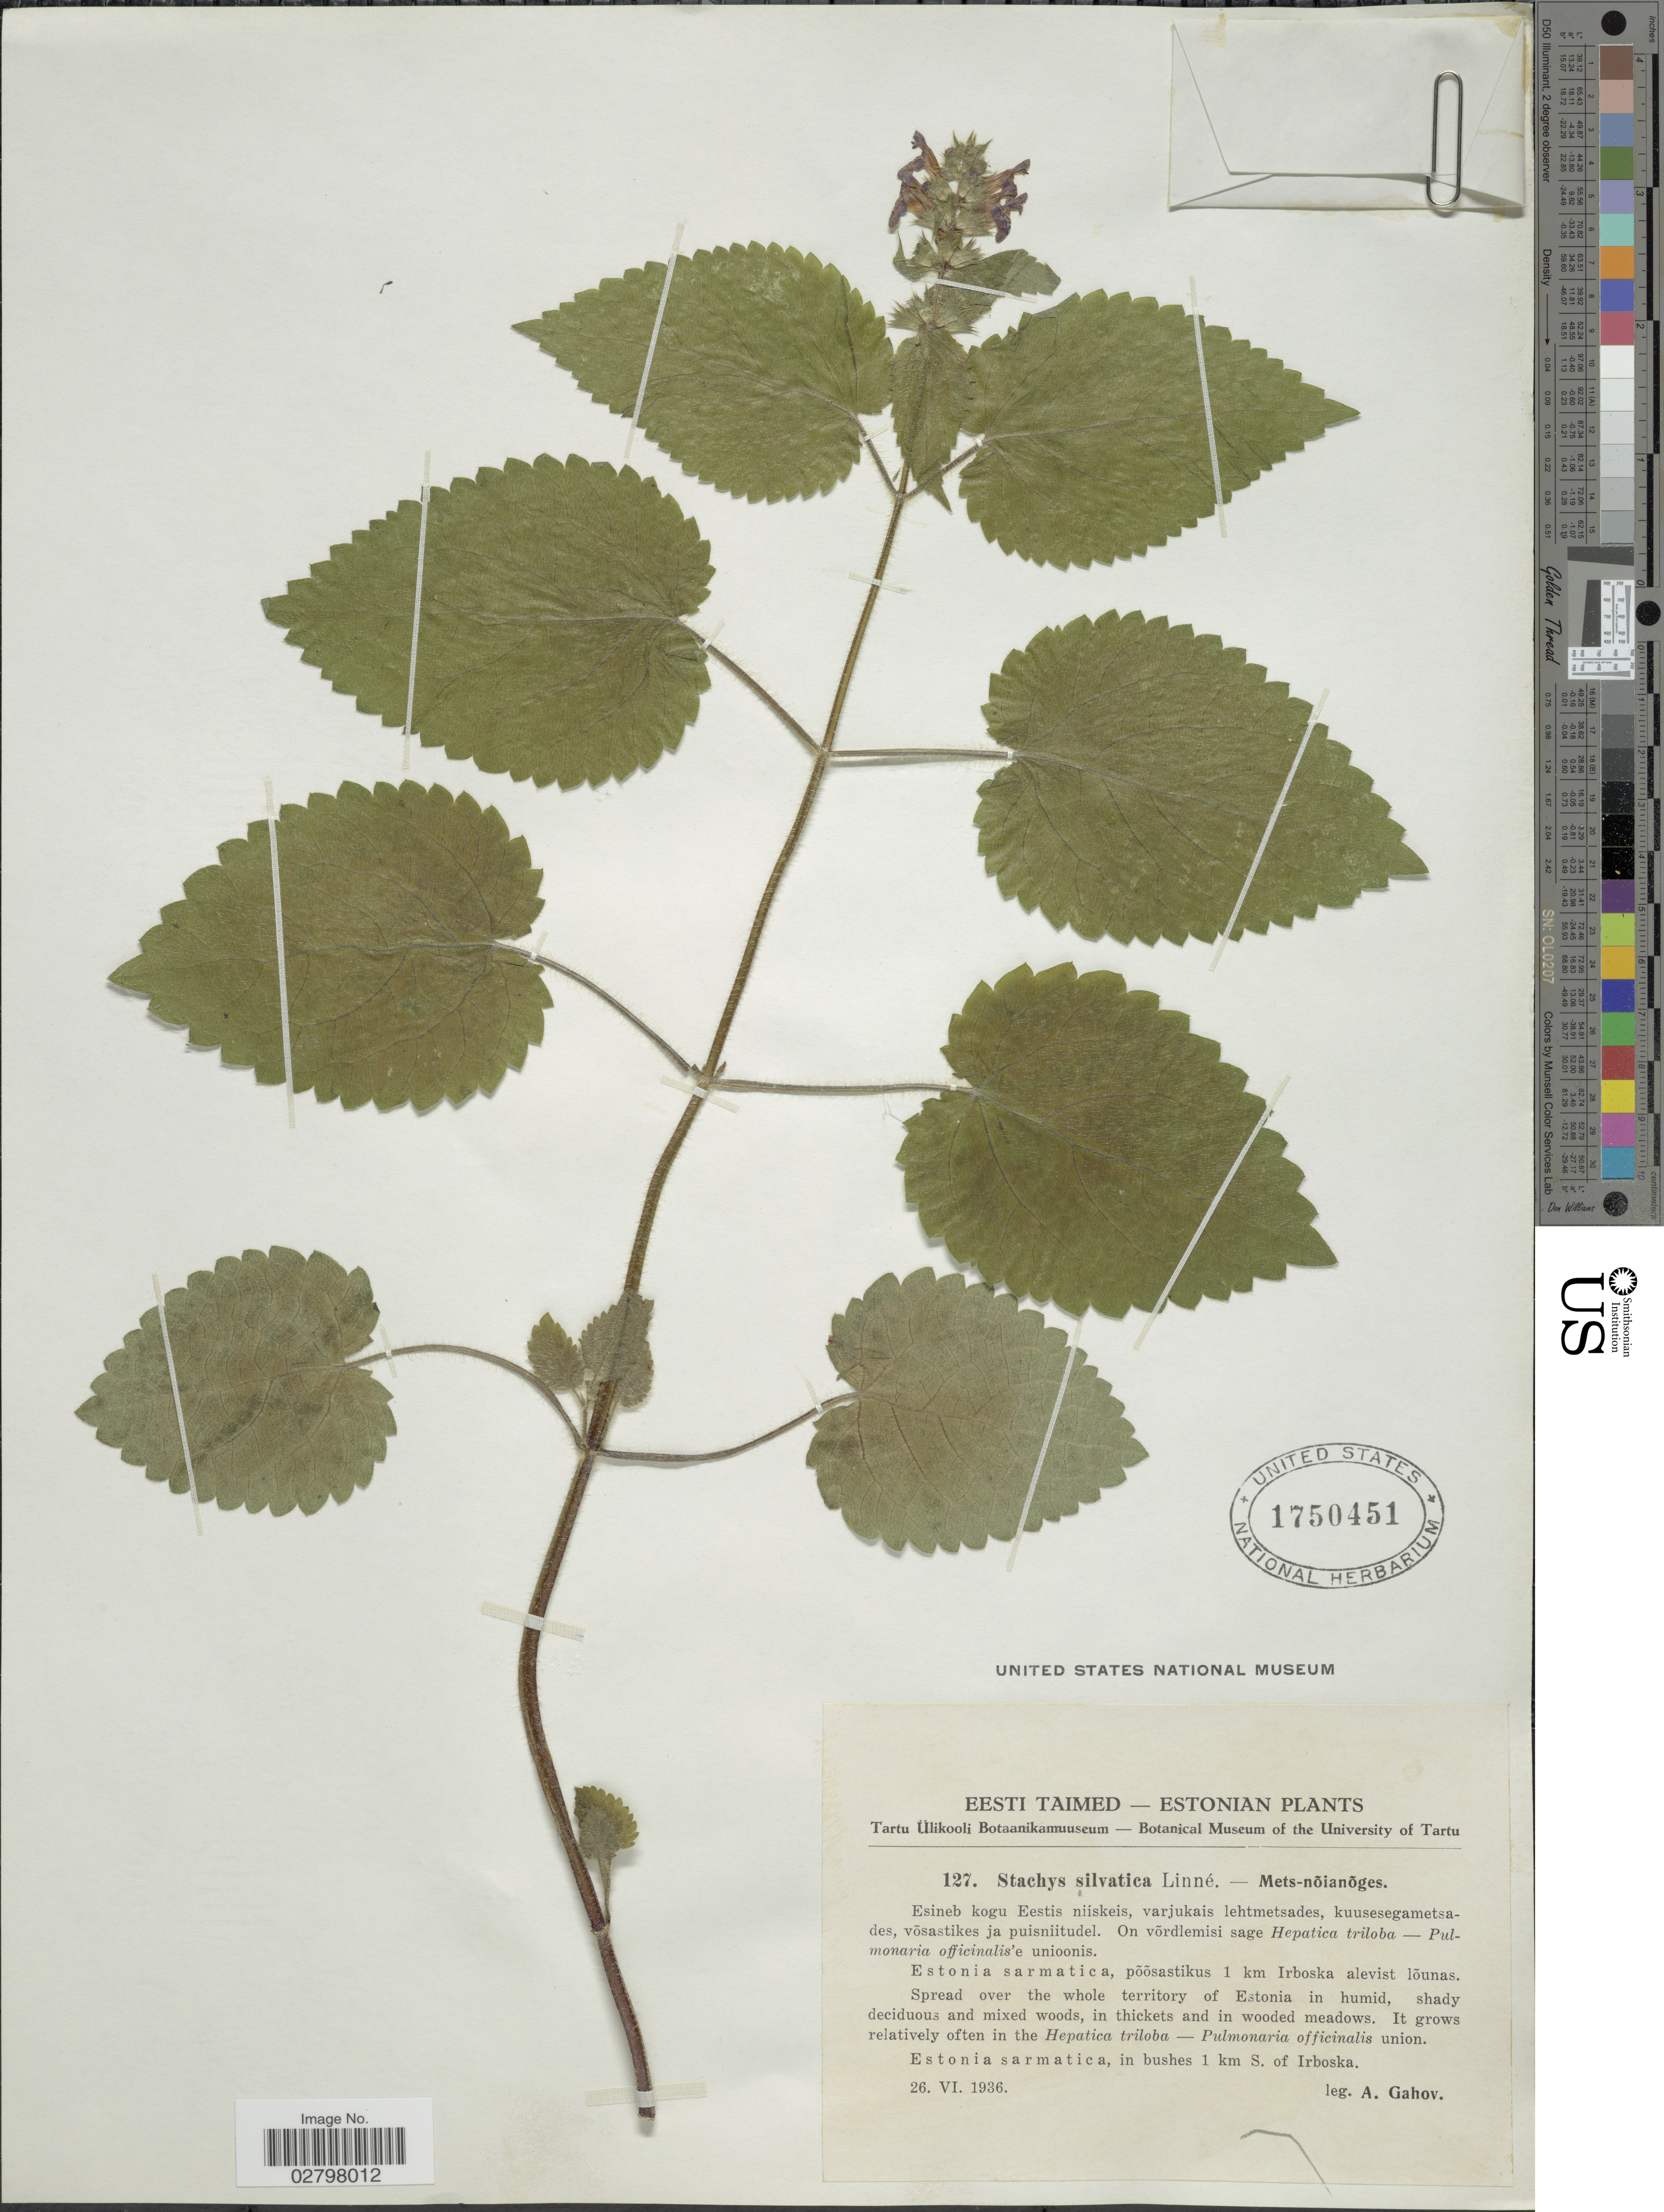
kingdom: Plantae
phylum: Tracheophyta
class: Magnoliopsida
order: Lamiales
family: Lamiaceae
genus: Stachys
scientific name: Stachys sylvatica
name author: L.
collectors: A. Gahov.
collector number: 127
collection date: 1936-06-26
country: Estonia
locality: Estonia sarmatica, in bushes 1 km S. of Irboska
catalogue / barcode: US 1750451